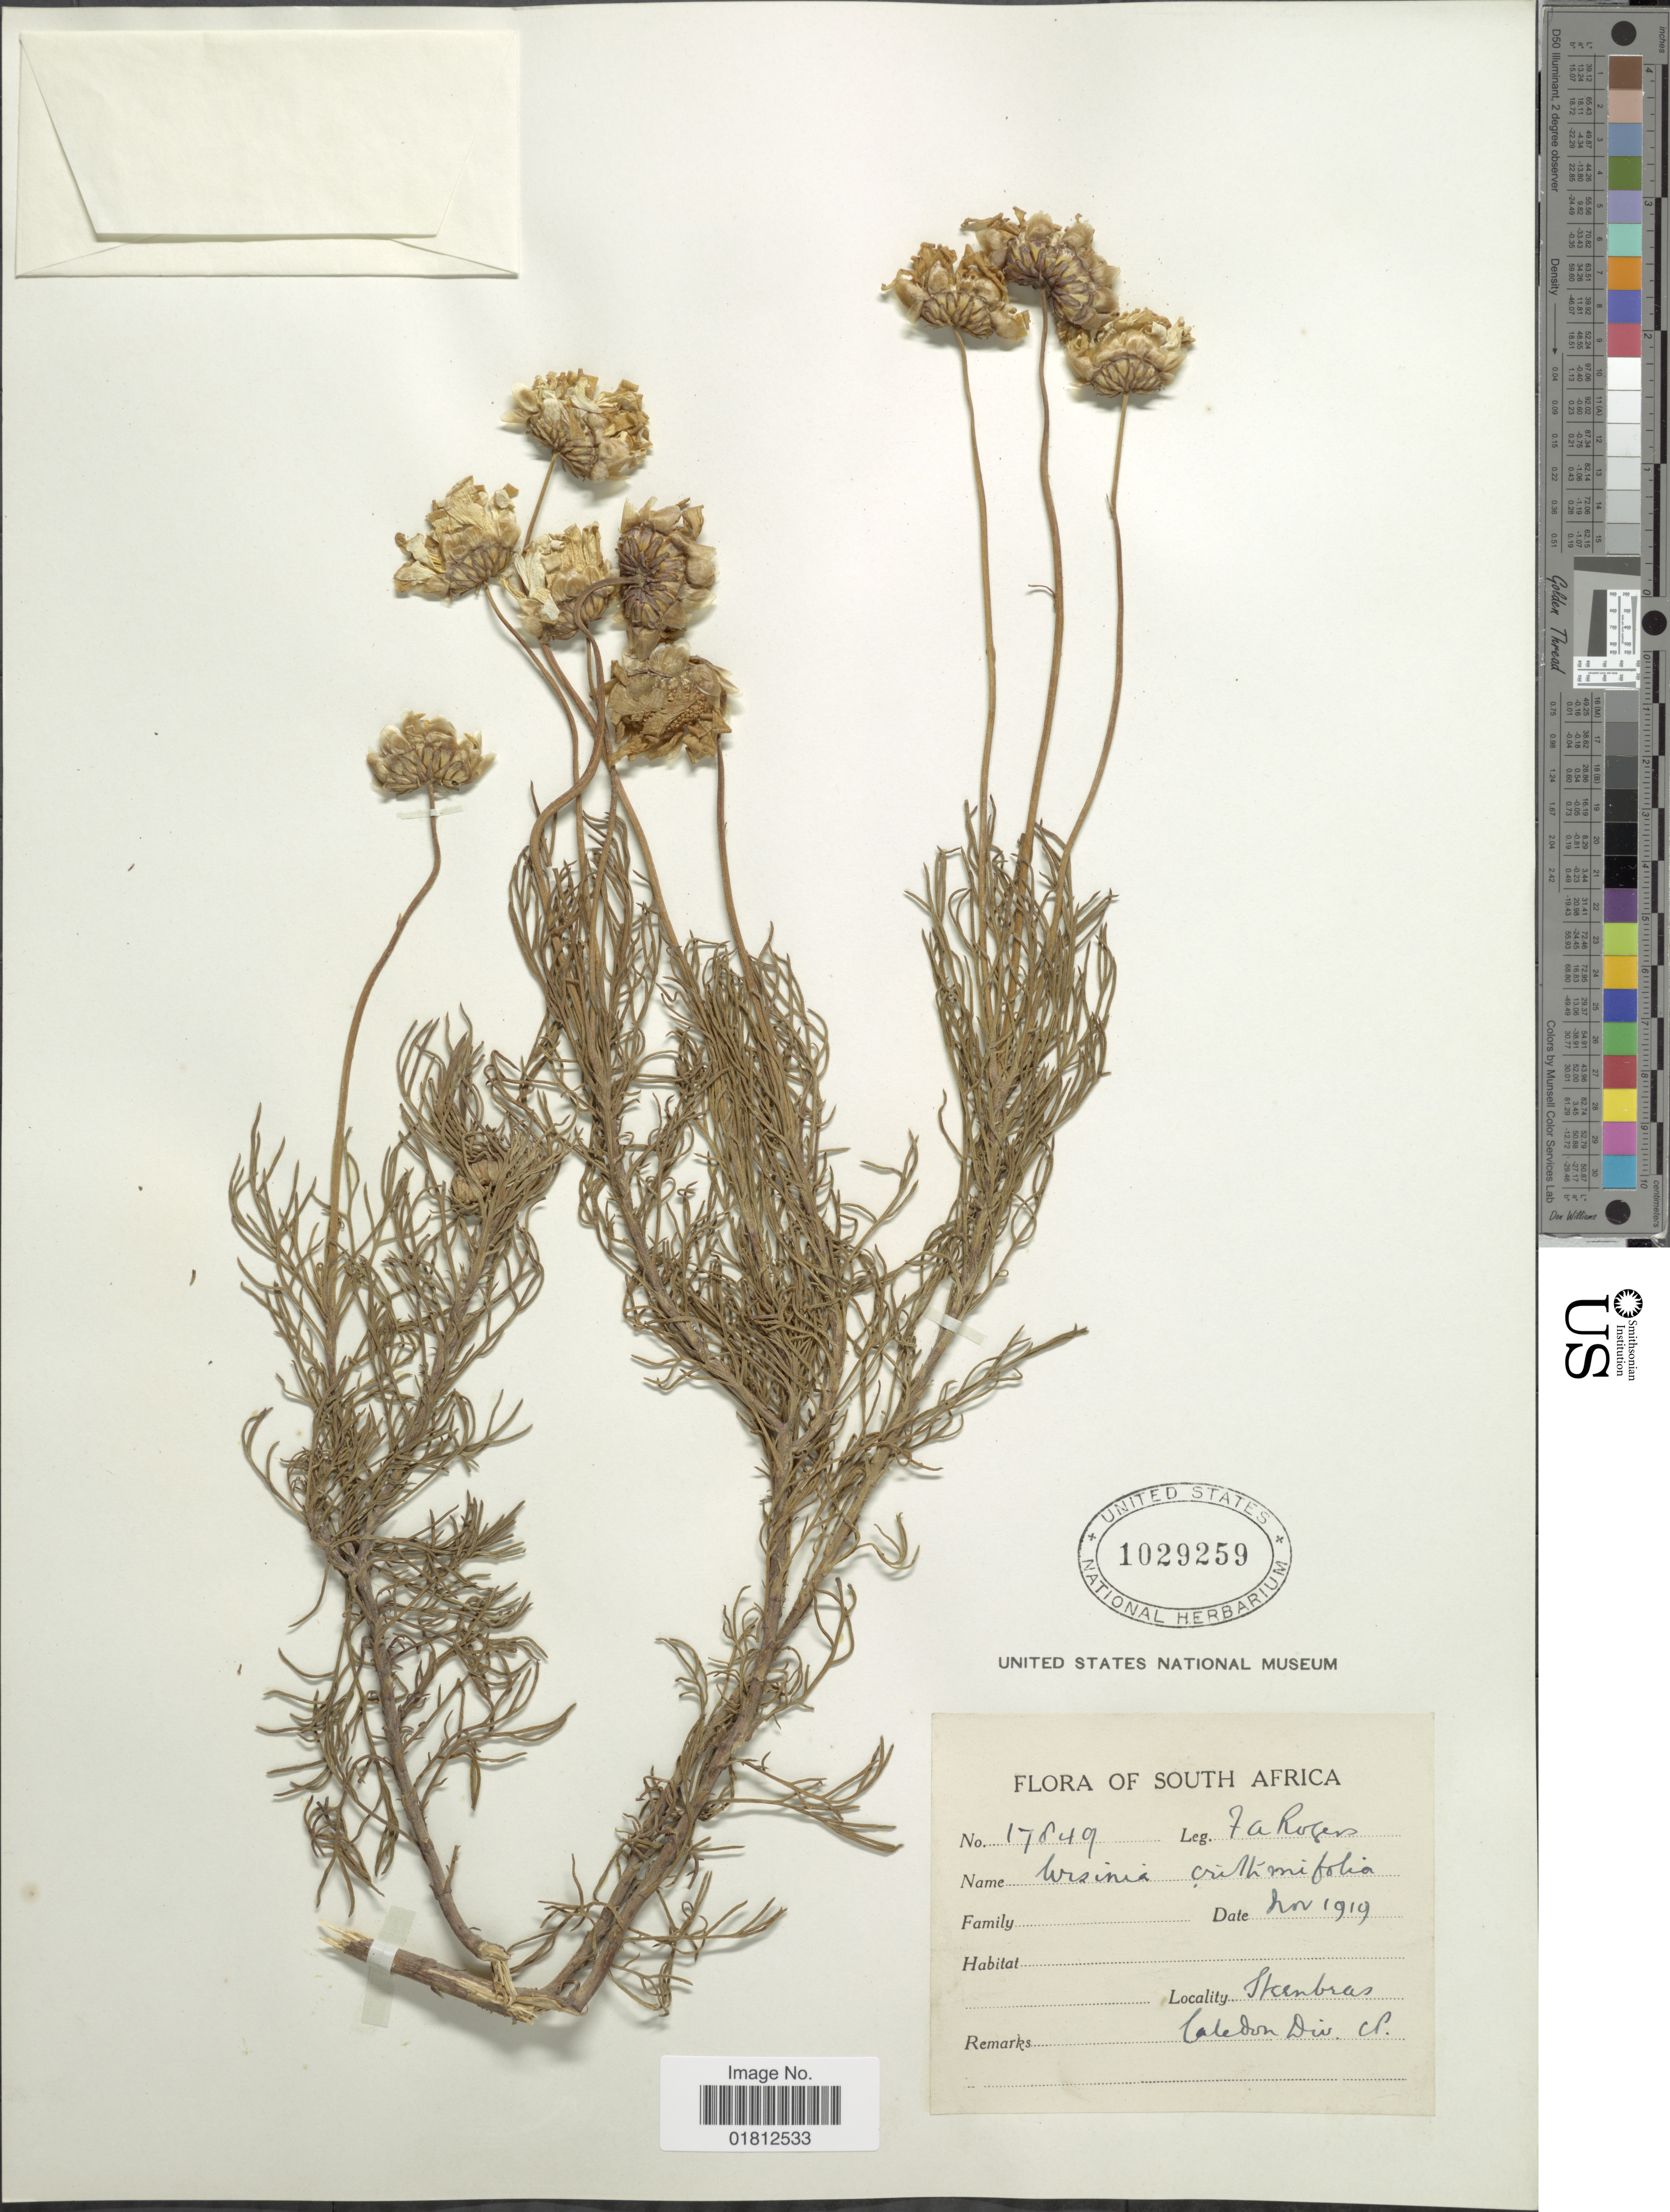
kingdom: Plantae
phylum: Tracheophyta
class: Magnoliopsida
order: Asterales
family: Asteraceae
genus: Ursinia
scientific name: Ursinia crithmifolia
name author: Spreng.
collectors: F. A. Rogers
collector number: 17849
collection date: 1919-11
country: South Africa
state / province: Western Cape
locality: Steenbras, Caledon Div., CP. [Cape Province]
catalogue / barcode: US 1029259